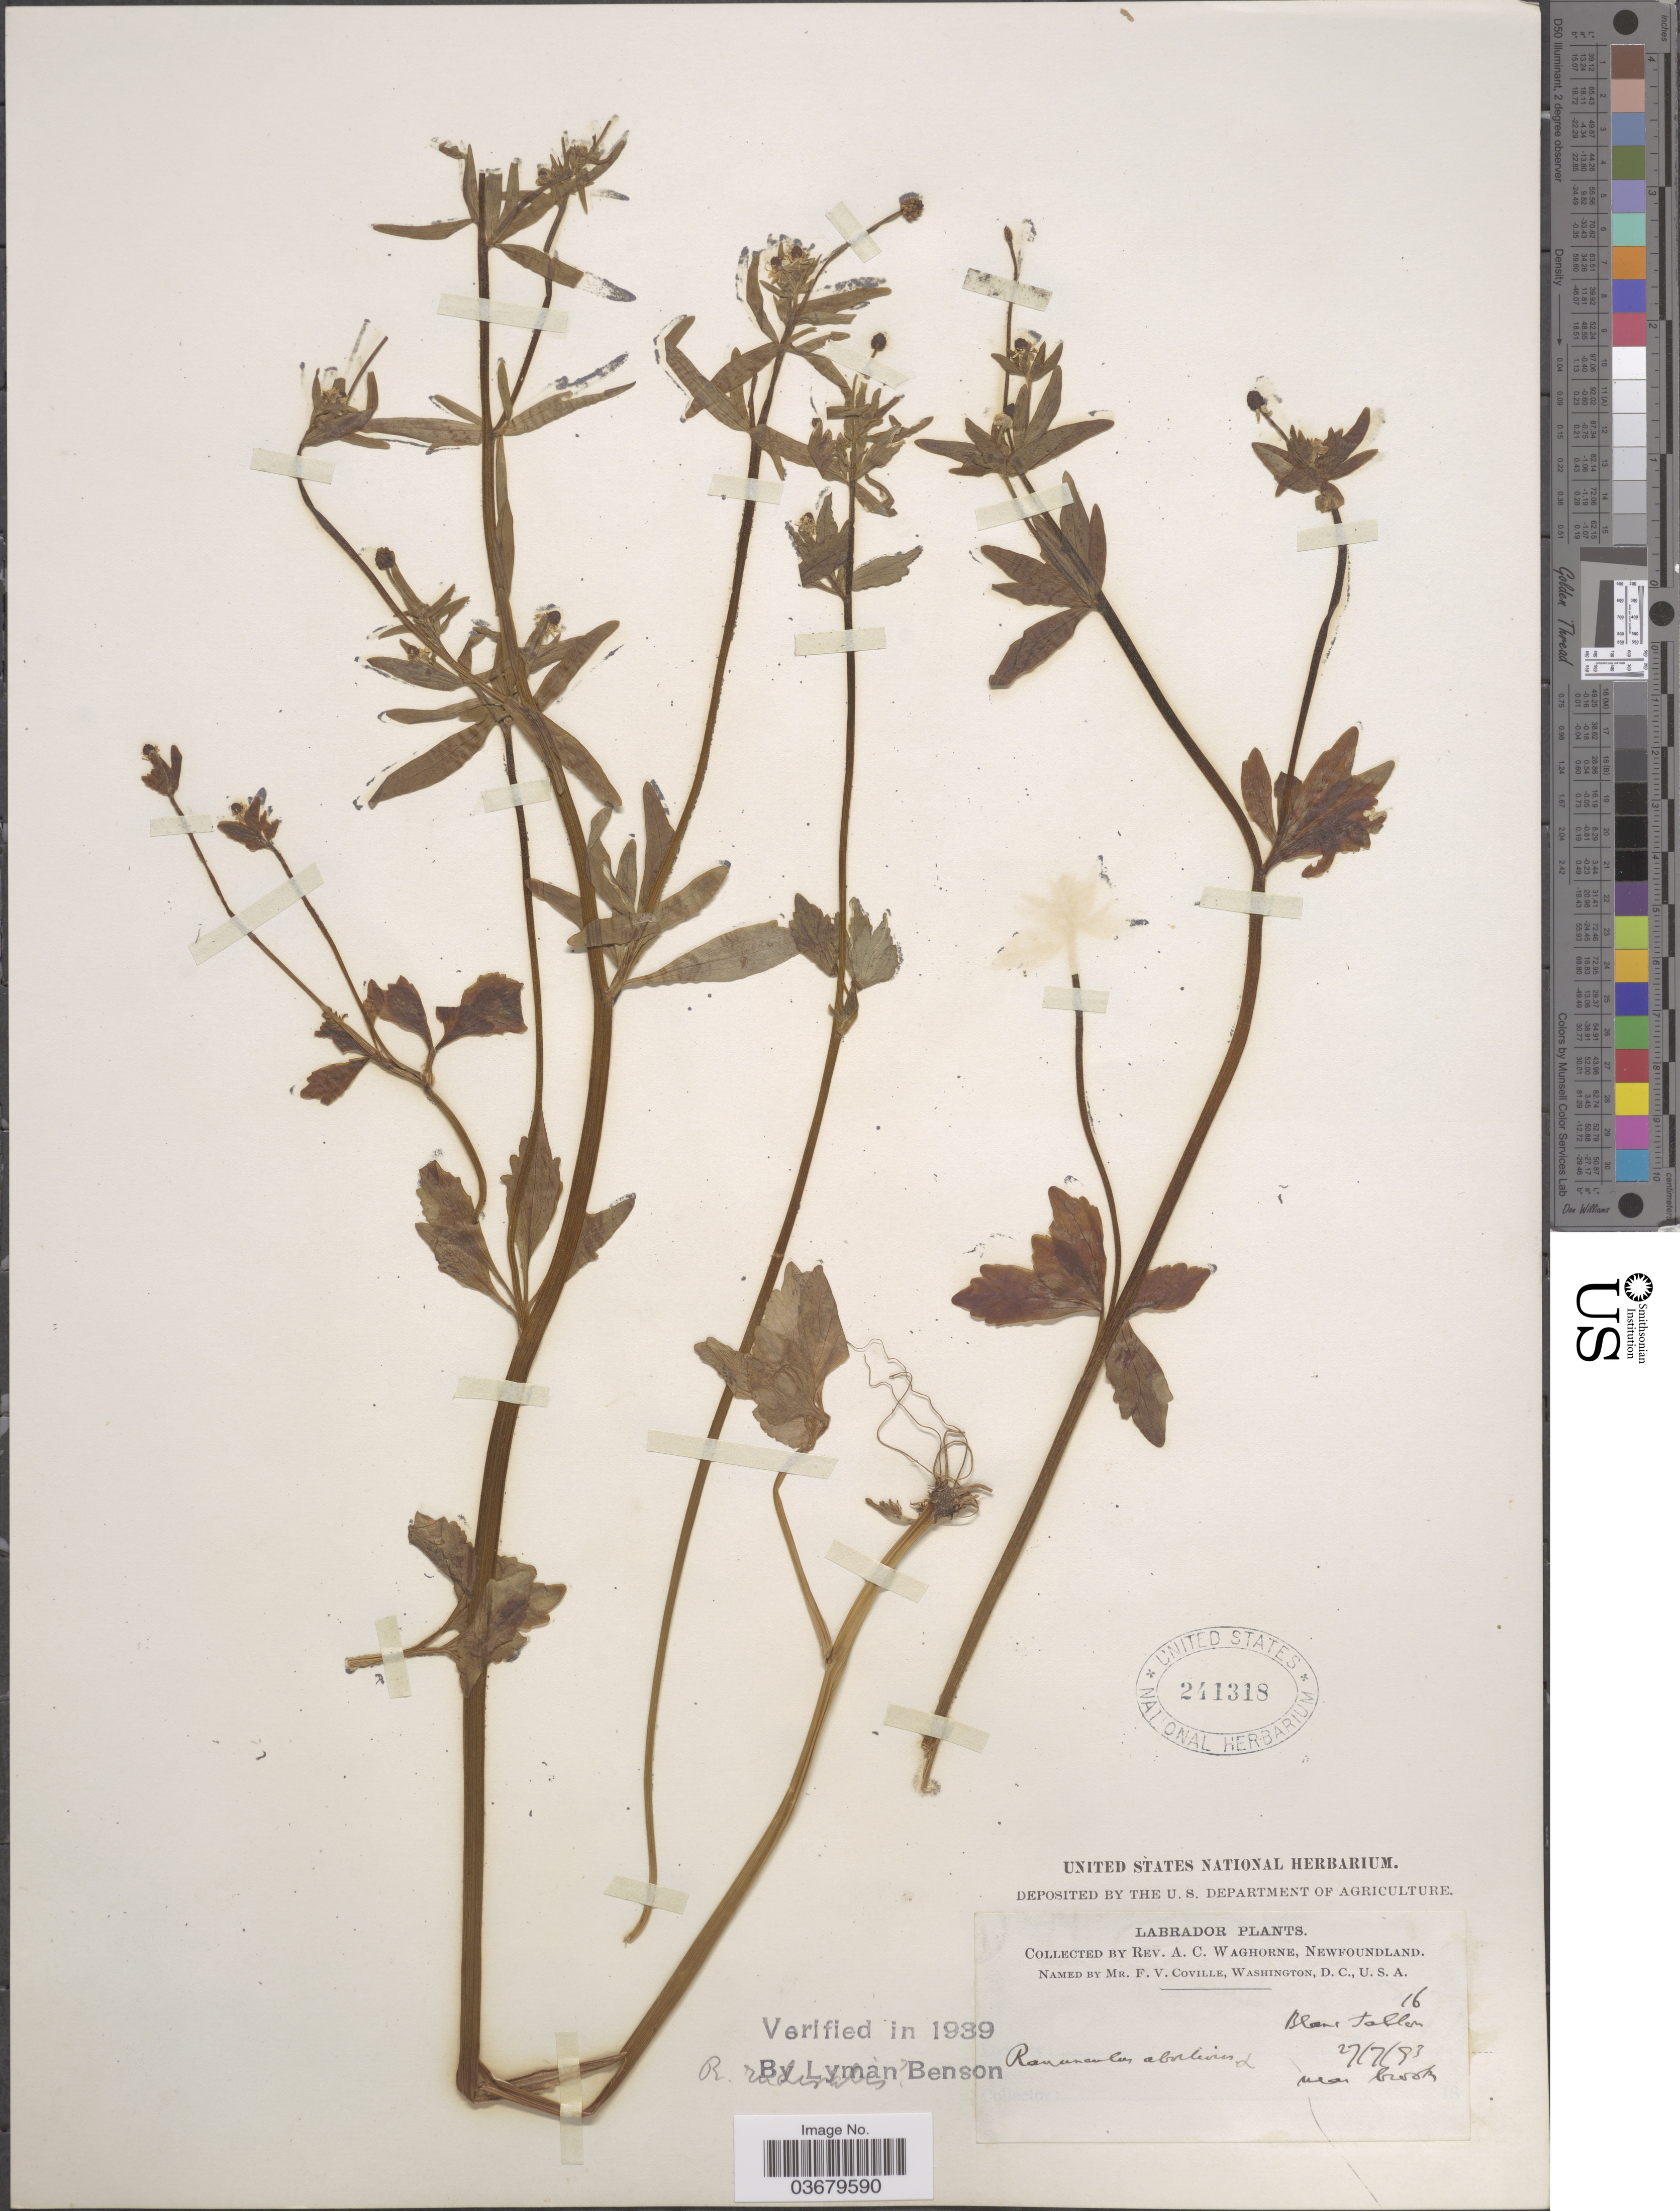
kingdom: Plantae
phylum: Tracheophyta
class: Magnoliopsida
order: Ranunculales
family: Ranunculaceae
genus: Ranunculus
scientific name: Ranunculus abortivus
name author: L.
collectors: A. Waghorne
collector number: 16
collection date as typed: Transcribed d/m/y: 27/7/93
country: Canada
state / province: Newfoundland and Labrador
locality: Labrador. Near brook.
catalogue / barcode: US 241318